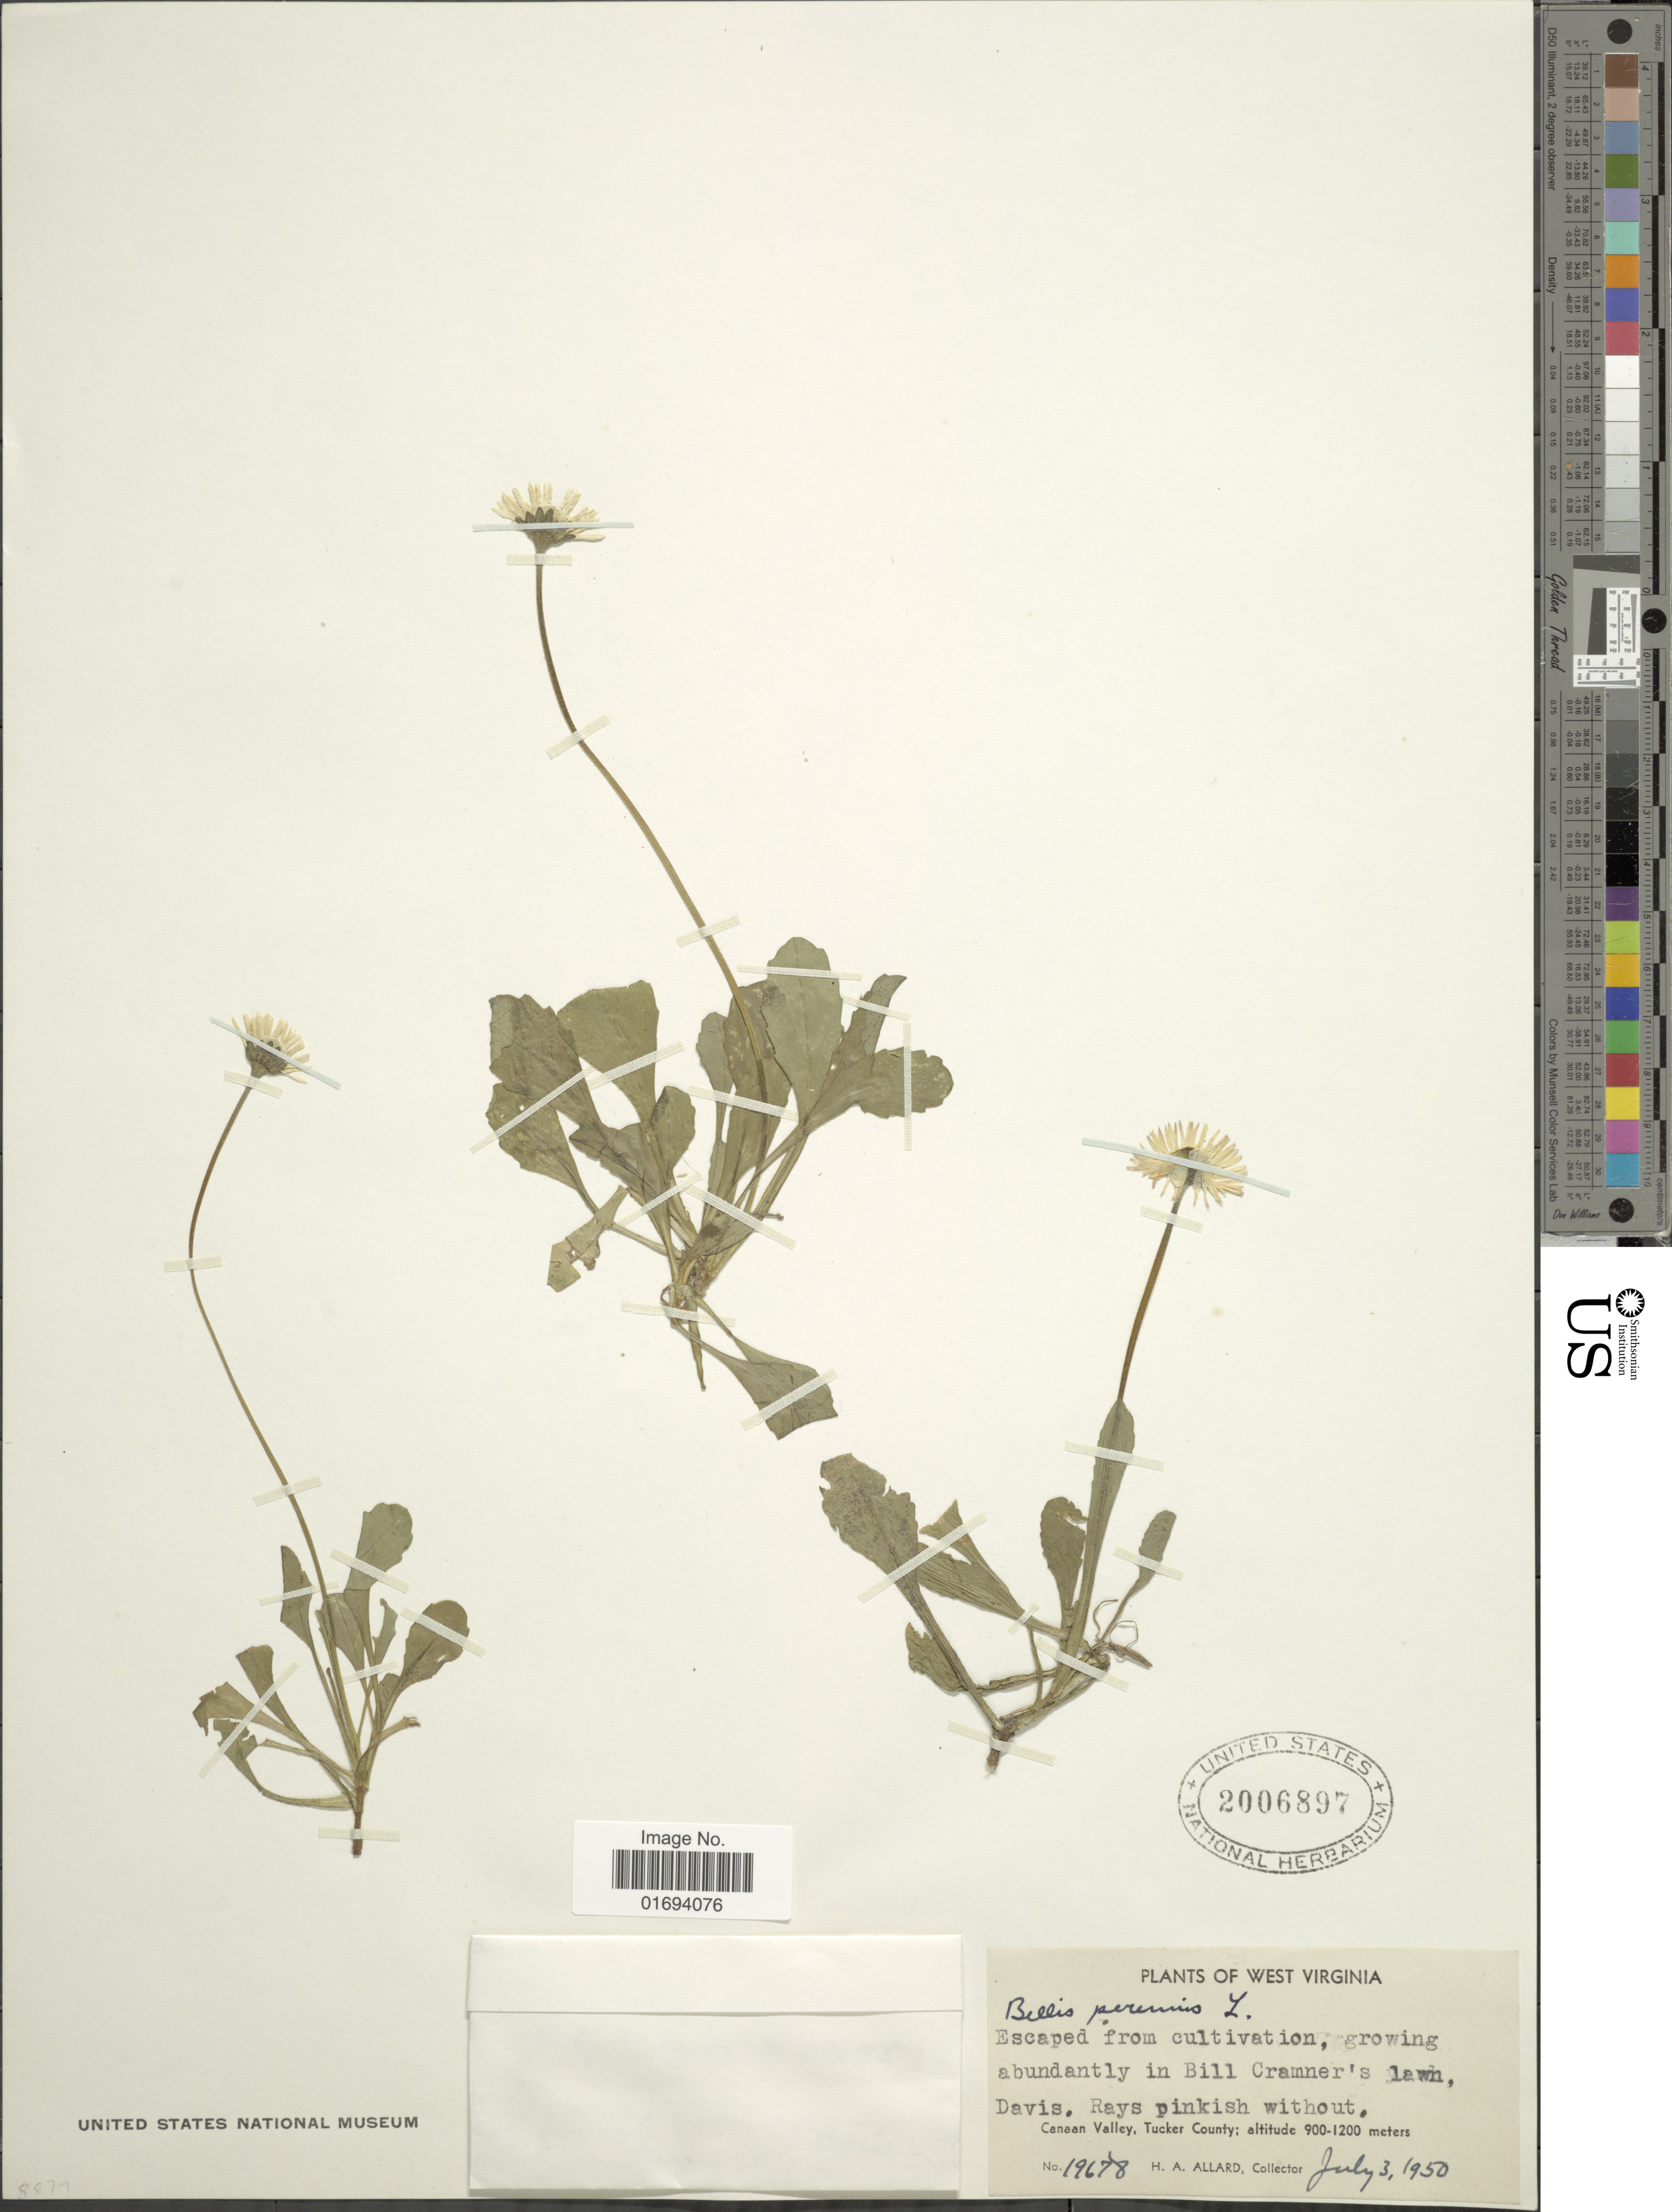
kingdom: Plantae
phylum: Tracheophyta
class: Magnoliopsida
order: Asterales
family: Asteraceae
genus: Bellis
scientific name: Bellis perennis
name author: L.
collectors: H. A. Allard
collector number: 19678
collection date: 1950-07-03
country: United States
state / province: West Virginia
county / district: Tucker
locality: Davis, Rays pinkish. CanaanValley, Tucker County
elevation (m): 900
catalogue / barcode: US 2006897